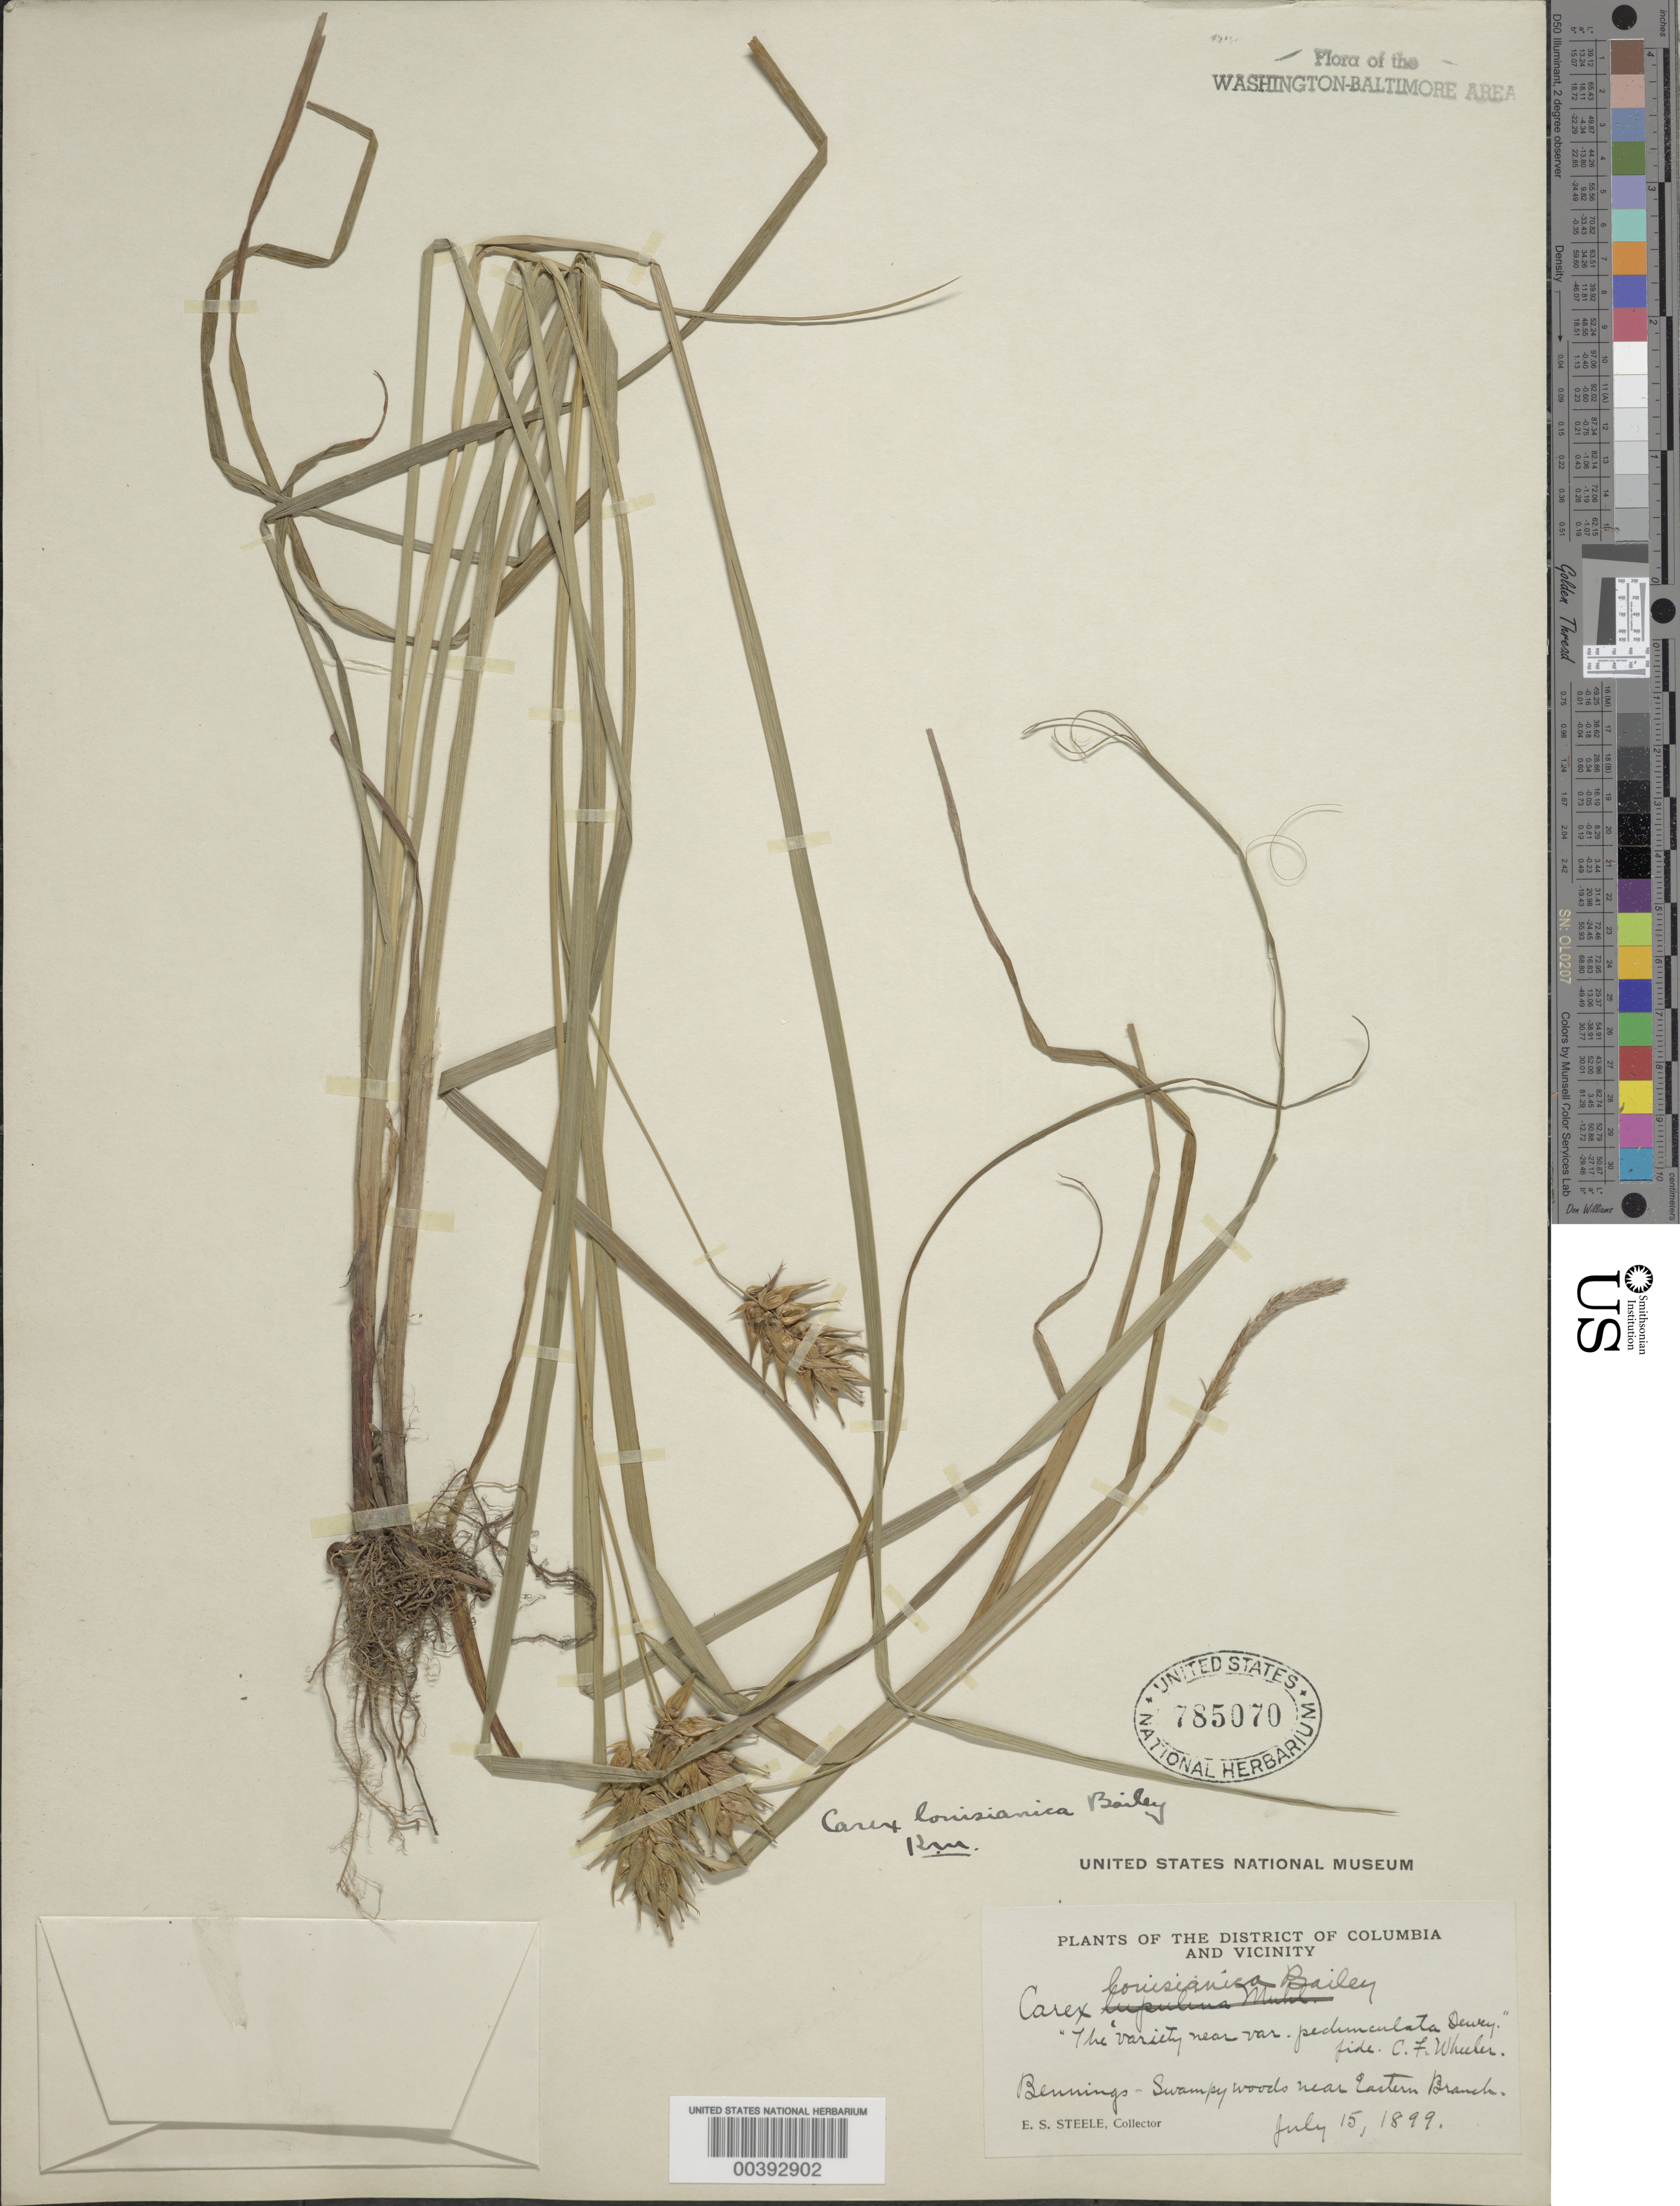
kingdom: Plantae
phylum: Tracheophyta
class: Liliopsida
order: Poales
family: Cyperaceae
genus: Carex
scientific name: Carex louisianica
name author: L.H. Bailey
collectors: E. Steele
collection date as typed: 15 Jul 1899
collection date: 1899-07-15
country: United States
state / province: District of Columbia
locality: Bennings, near eastern Branch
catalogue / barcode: US 785070